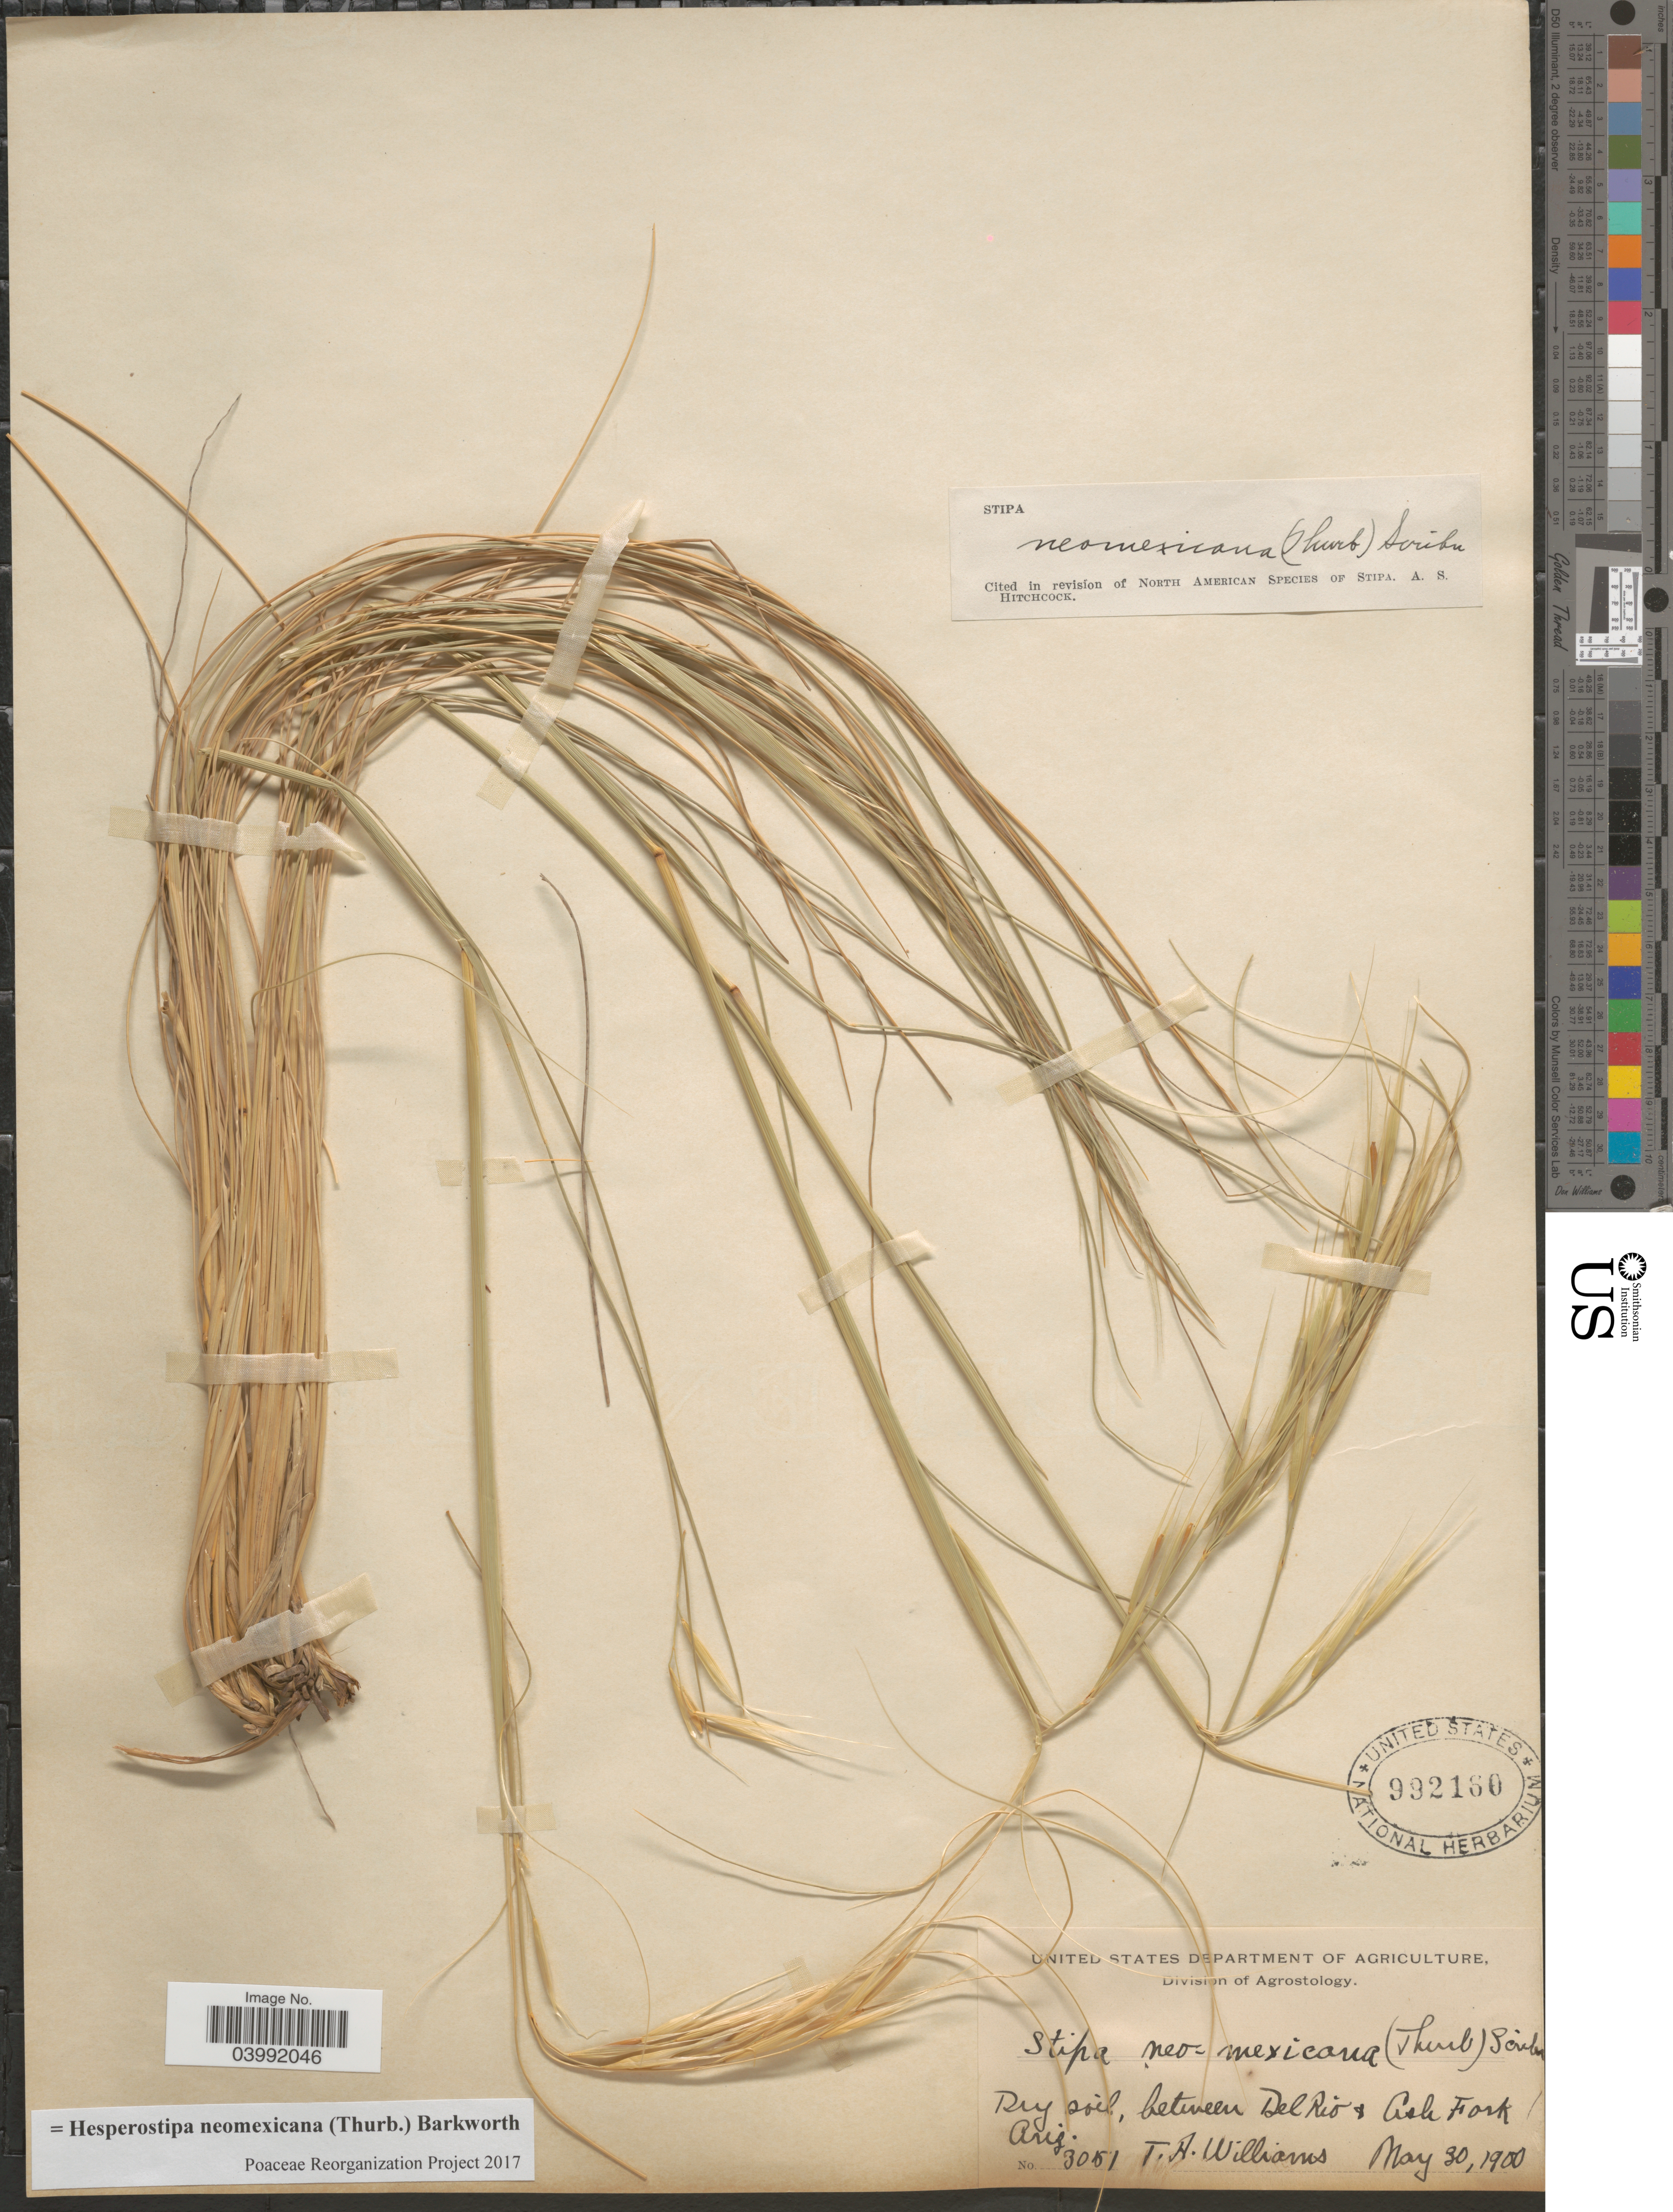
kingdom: Plantae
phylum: Tracheophyta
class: Liliopsida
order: Poales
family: Poaceae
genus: Hesperostipa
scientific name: Hesperostipa neomexicana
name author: (Thurb.) Barkworth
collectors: T. A. Williams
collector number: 3051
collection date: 1900-05-30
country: United States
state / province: Arizona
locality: Dry soil, between Del Rio & Ash Fork.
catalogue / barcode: US 992160